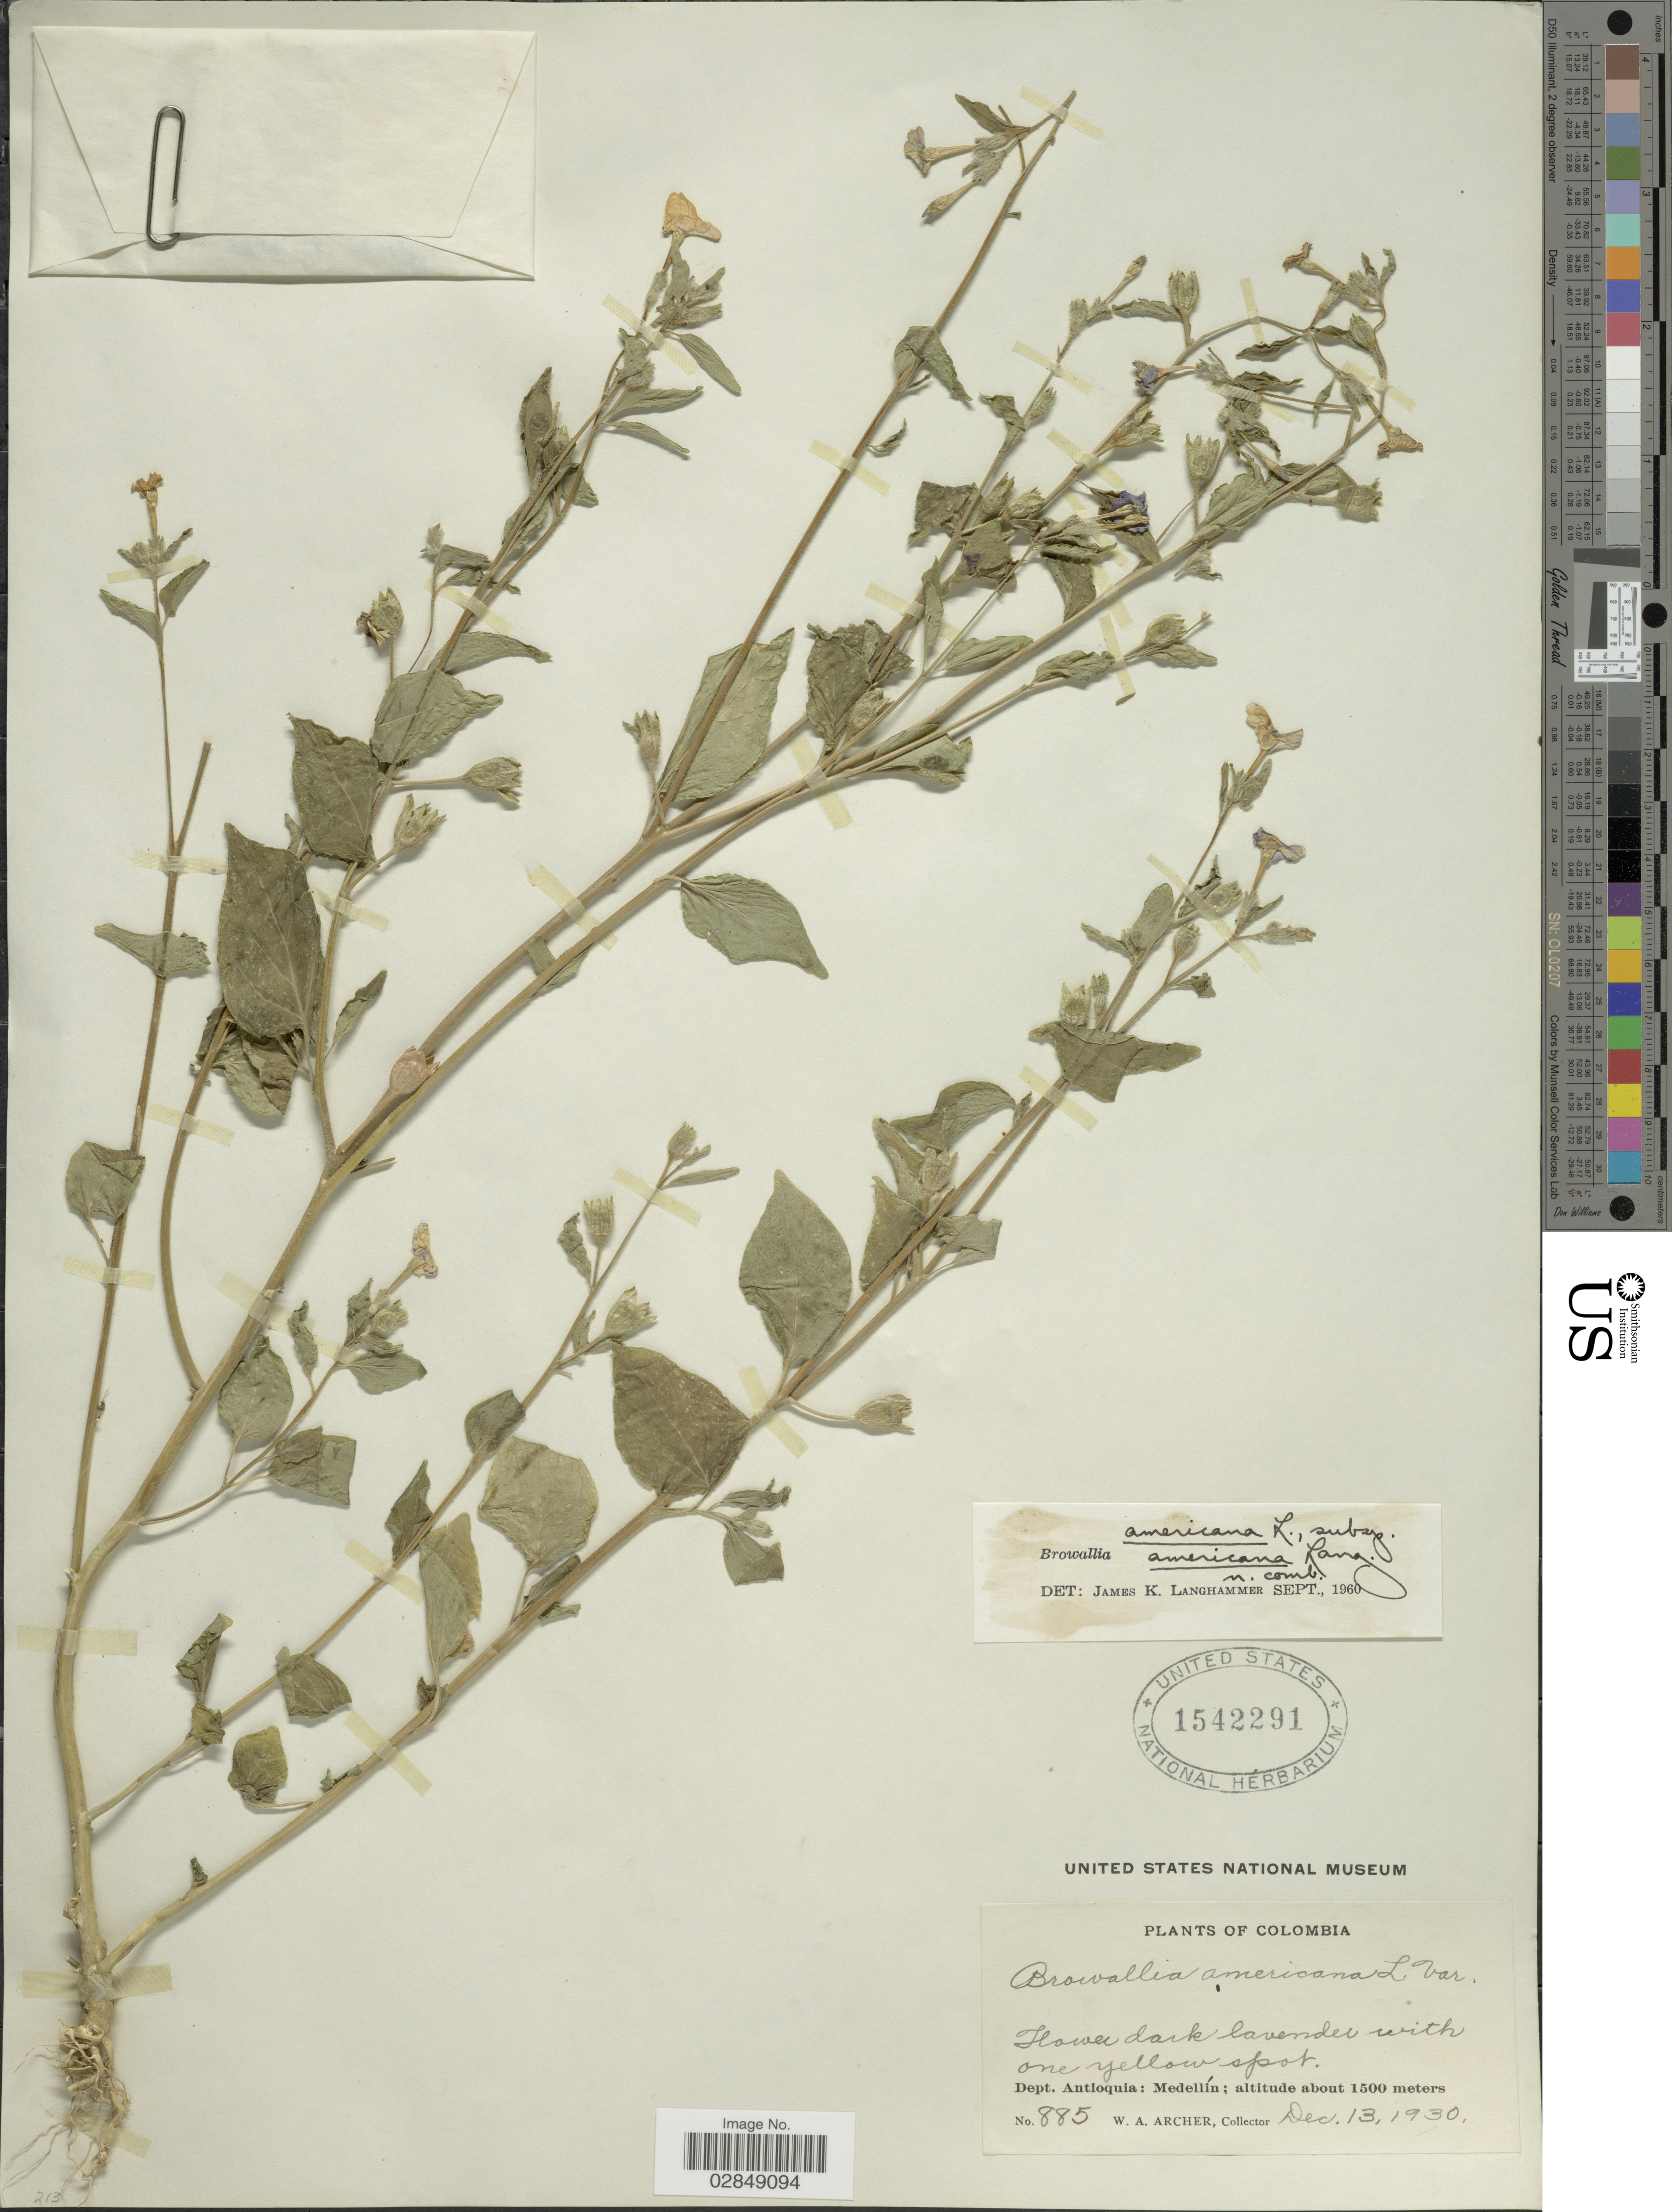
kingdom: Plantae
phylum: Tracheophyta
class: Magnoliopsida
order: Solanales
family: Solanaceae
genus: Browallia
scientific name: Browallia americana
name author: L.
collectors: W. A. Archer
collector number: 885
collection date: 1930-12-13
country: Colombia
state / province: Antioquia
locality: Dept. Antioquia: Medellín.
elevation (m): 1500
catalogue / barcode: US 1542291